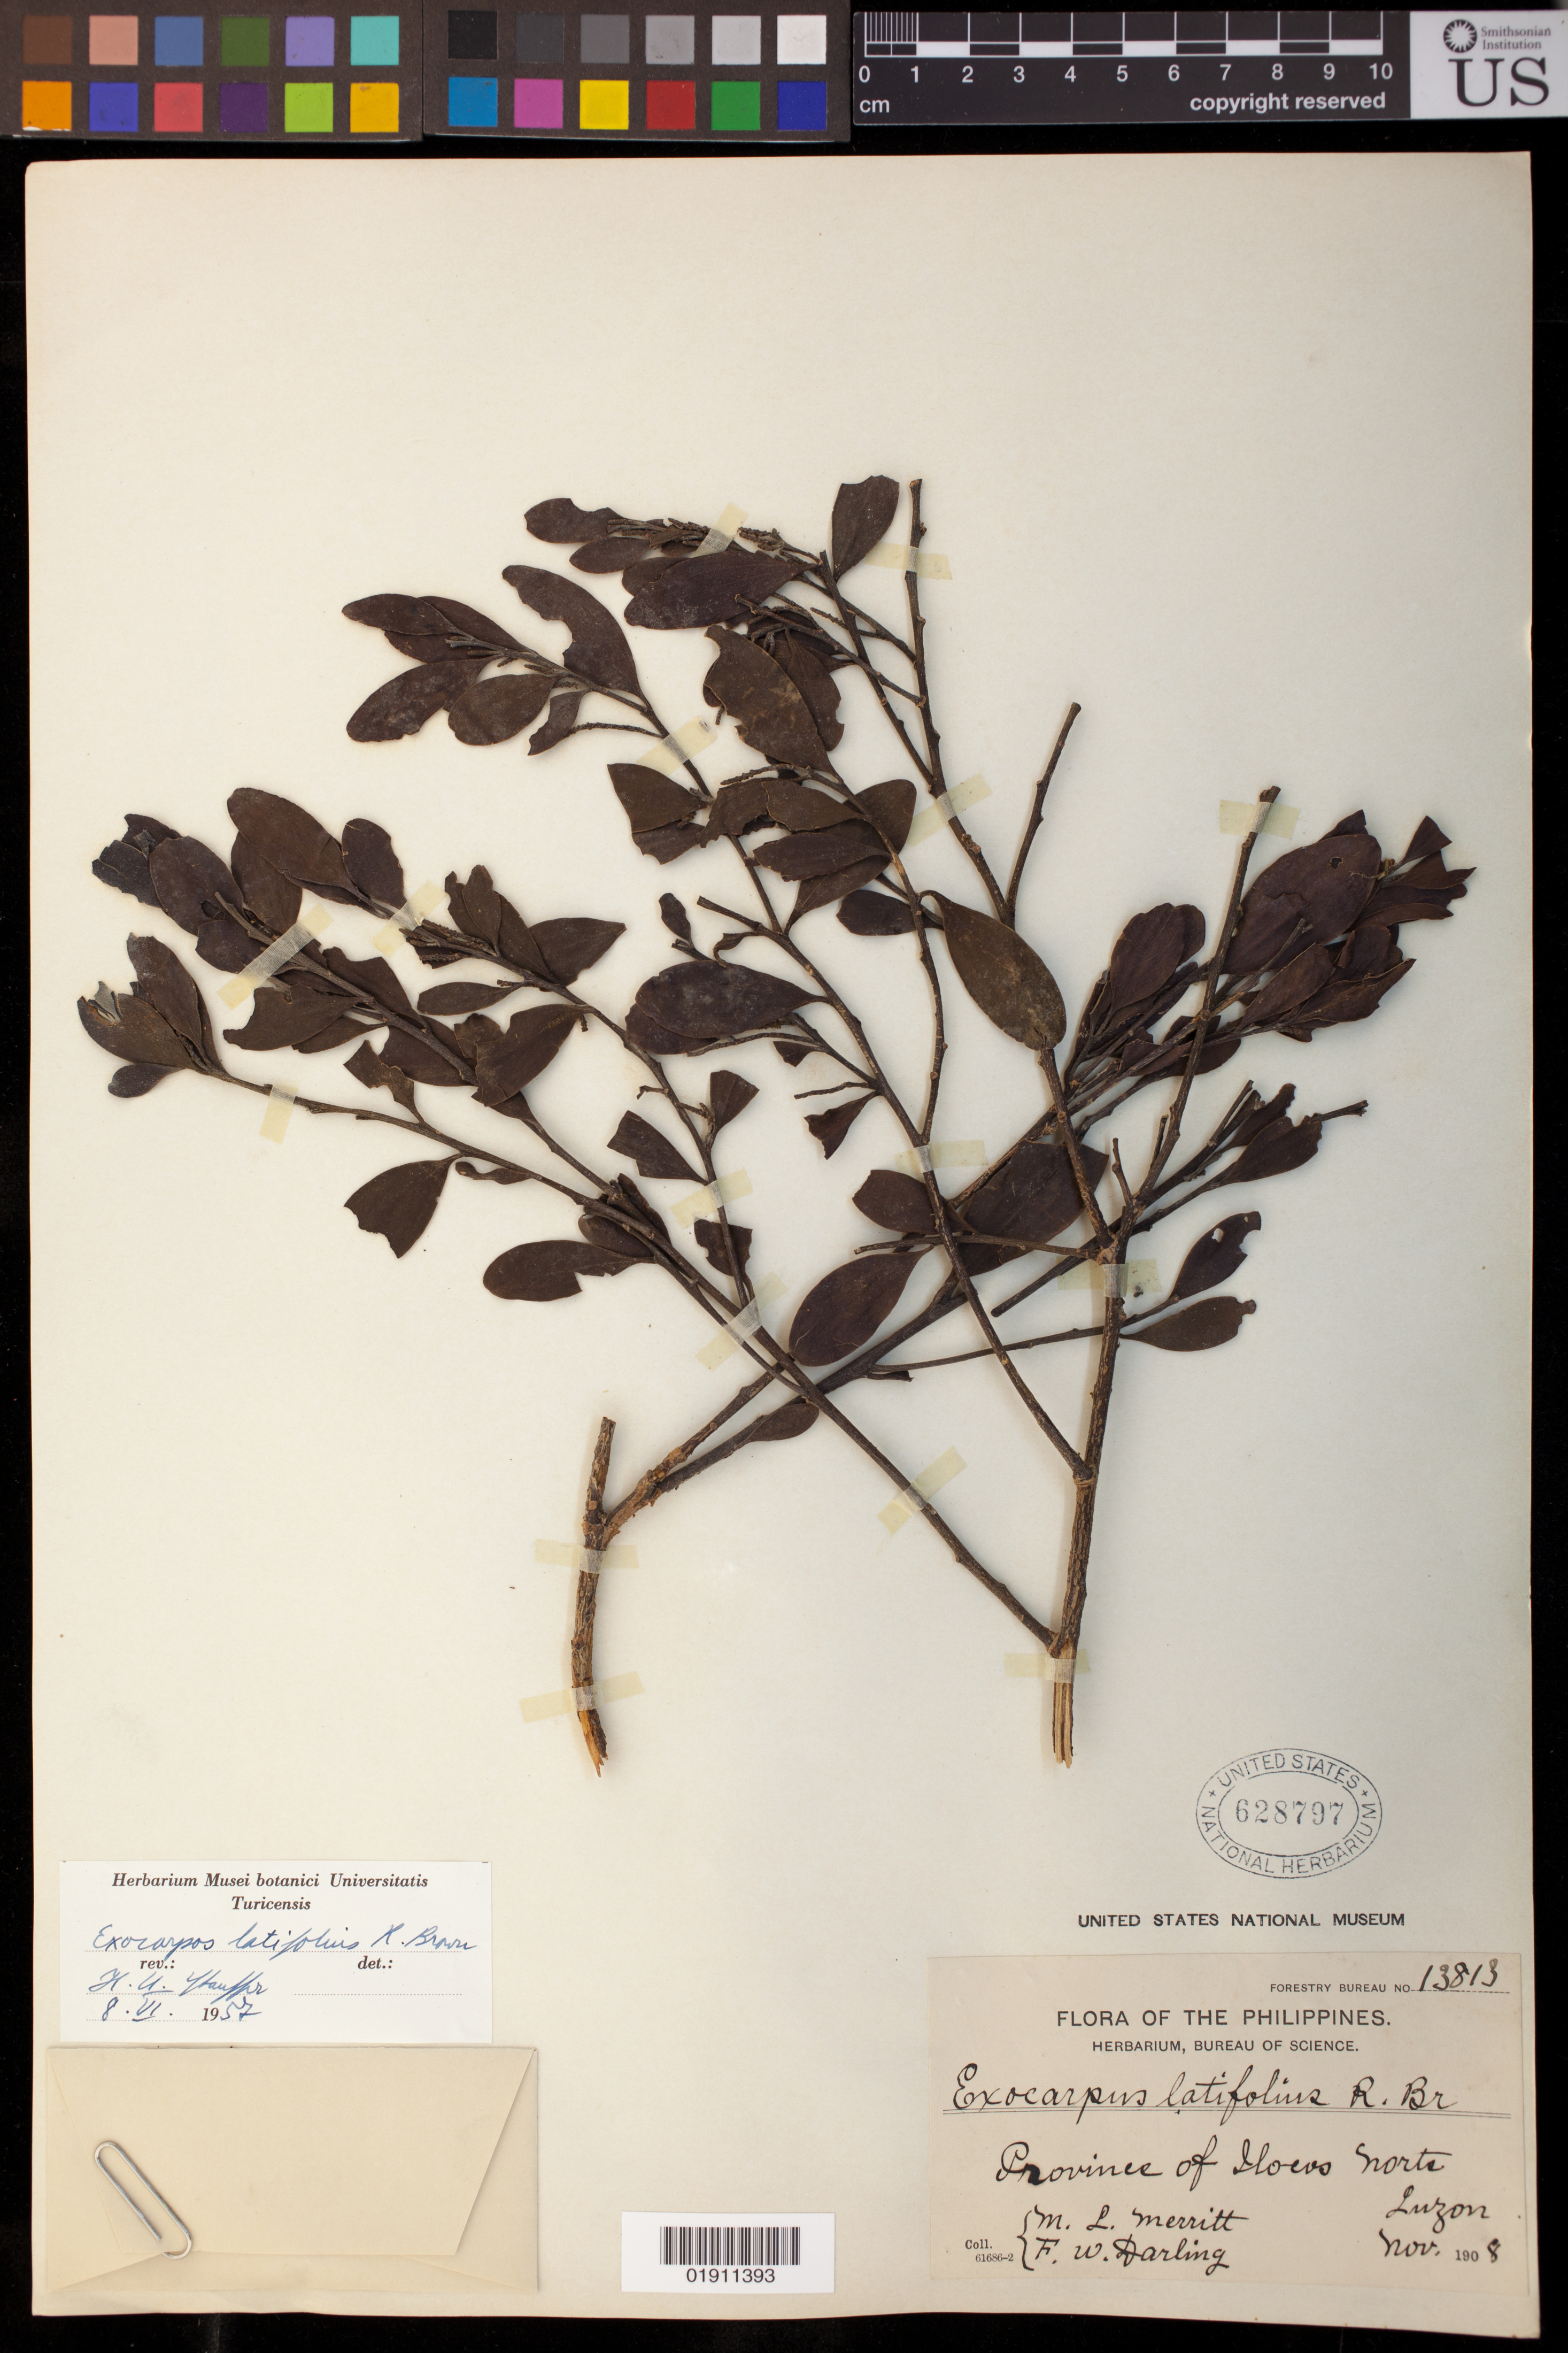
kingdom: Plantae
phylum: Tracheophyta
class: Magnoliopsida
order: Santalales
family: Santalaceae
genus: Exocarpos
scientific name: Exocarpos latifolius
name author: R. Br.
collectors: M. L. Merritt & F. Darling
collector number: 13813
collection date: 1908-11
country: Philippines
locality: Province of Ilocos Norta Luzon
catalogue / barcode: US 628797